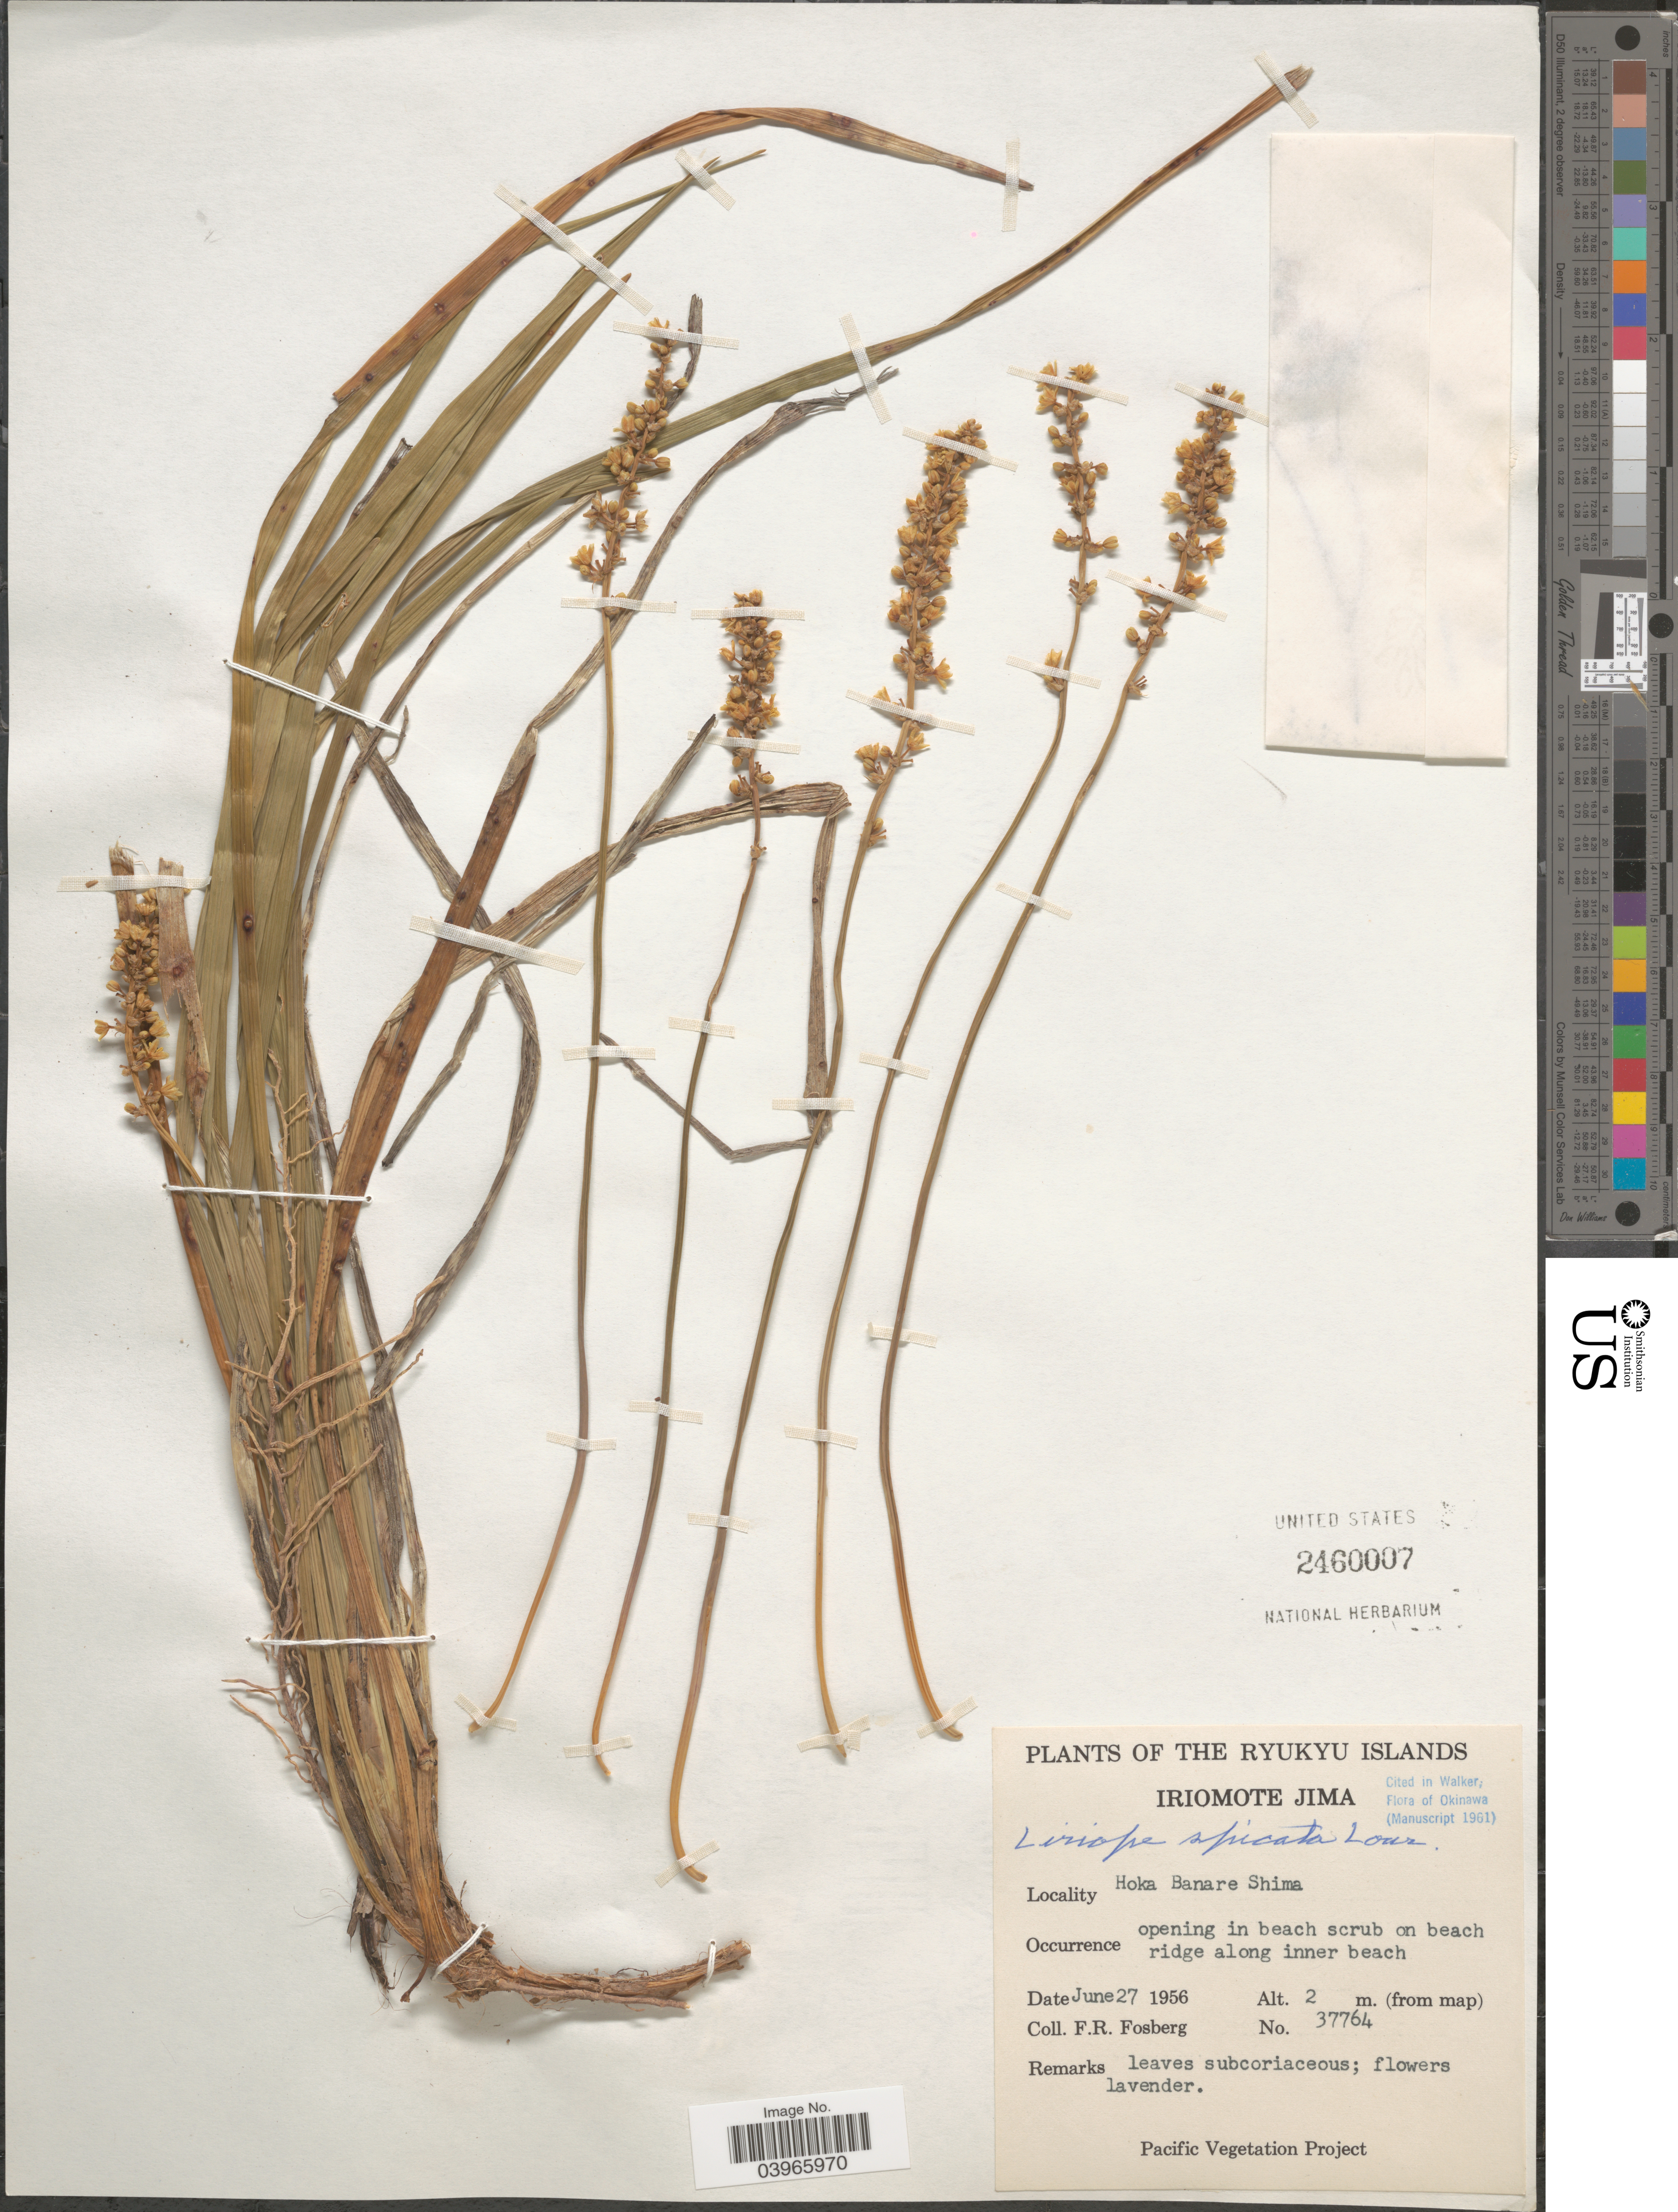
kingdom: Plantae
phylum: Tracheophyta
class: Liliopsida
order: Asparagales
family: Asparagaceae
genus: Liriope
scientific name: Liriope spicata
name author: Lour.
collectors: F. R. Fosberg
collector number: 37764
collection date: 1956-06-27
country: Japan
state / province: Okinawa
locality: The Ryukyu Islands. Iriomote Jima. Hoka Banare Shima. On beach ridge along inner beach.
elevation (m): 2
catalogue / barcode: US 2460007